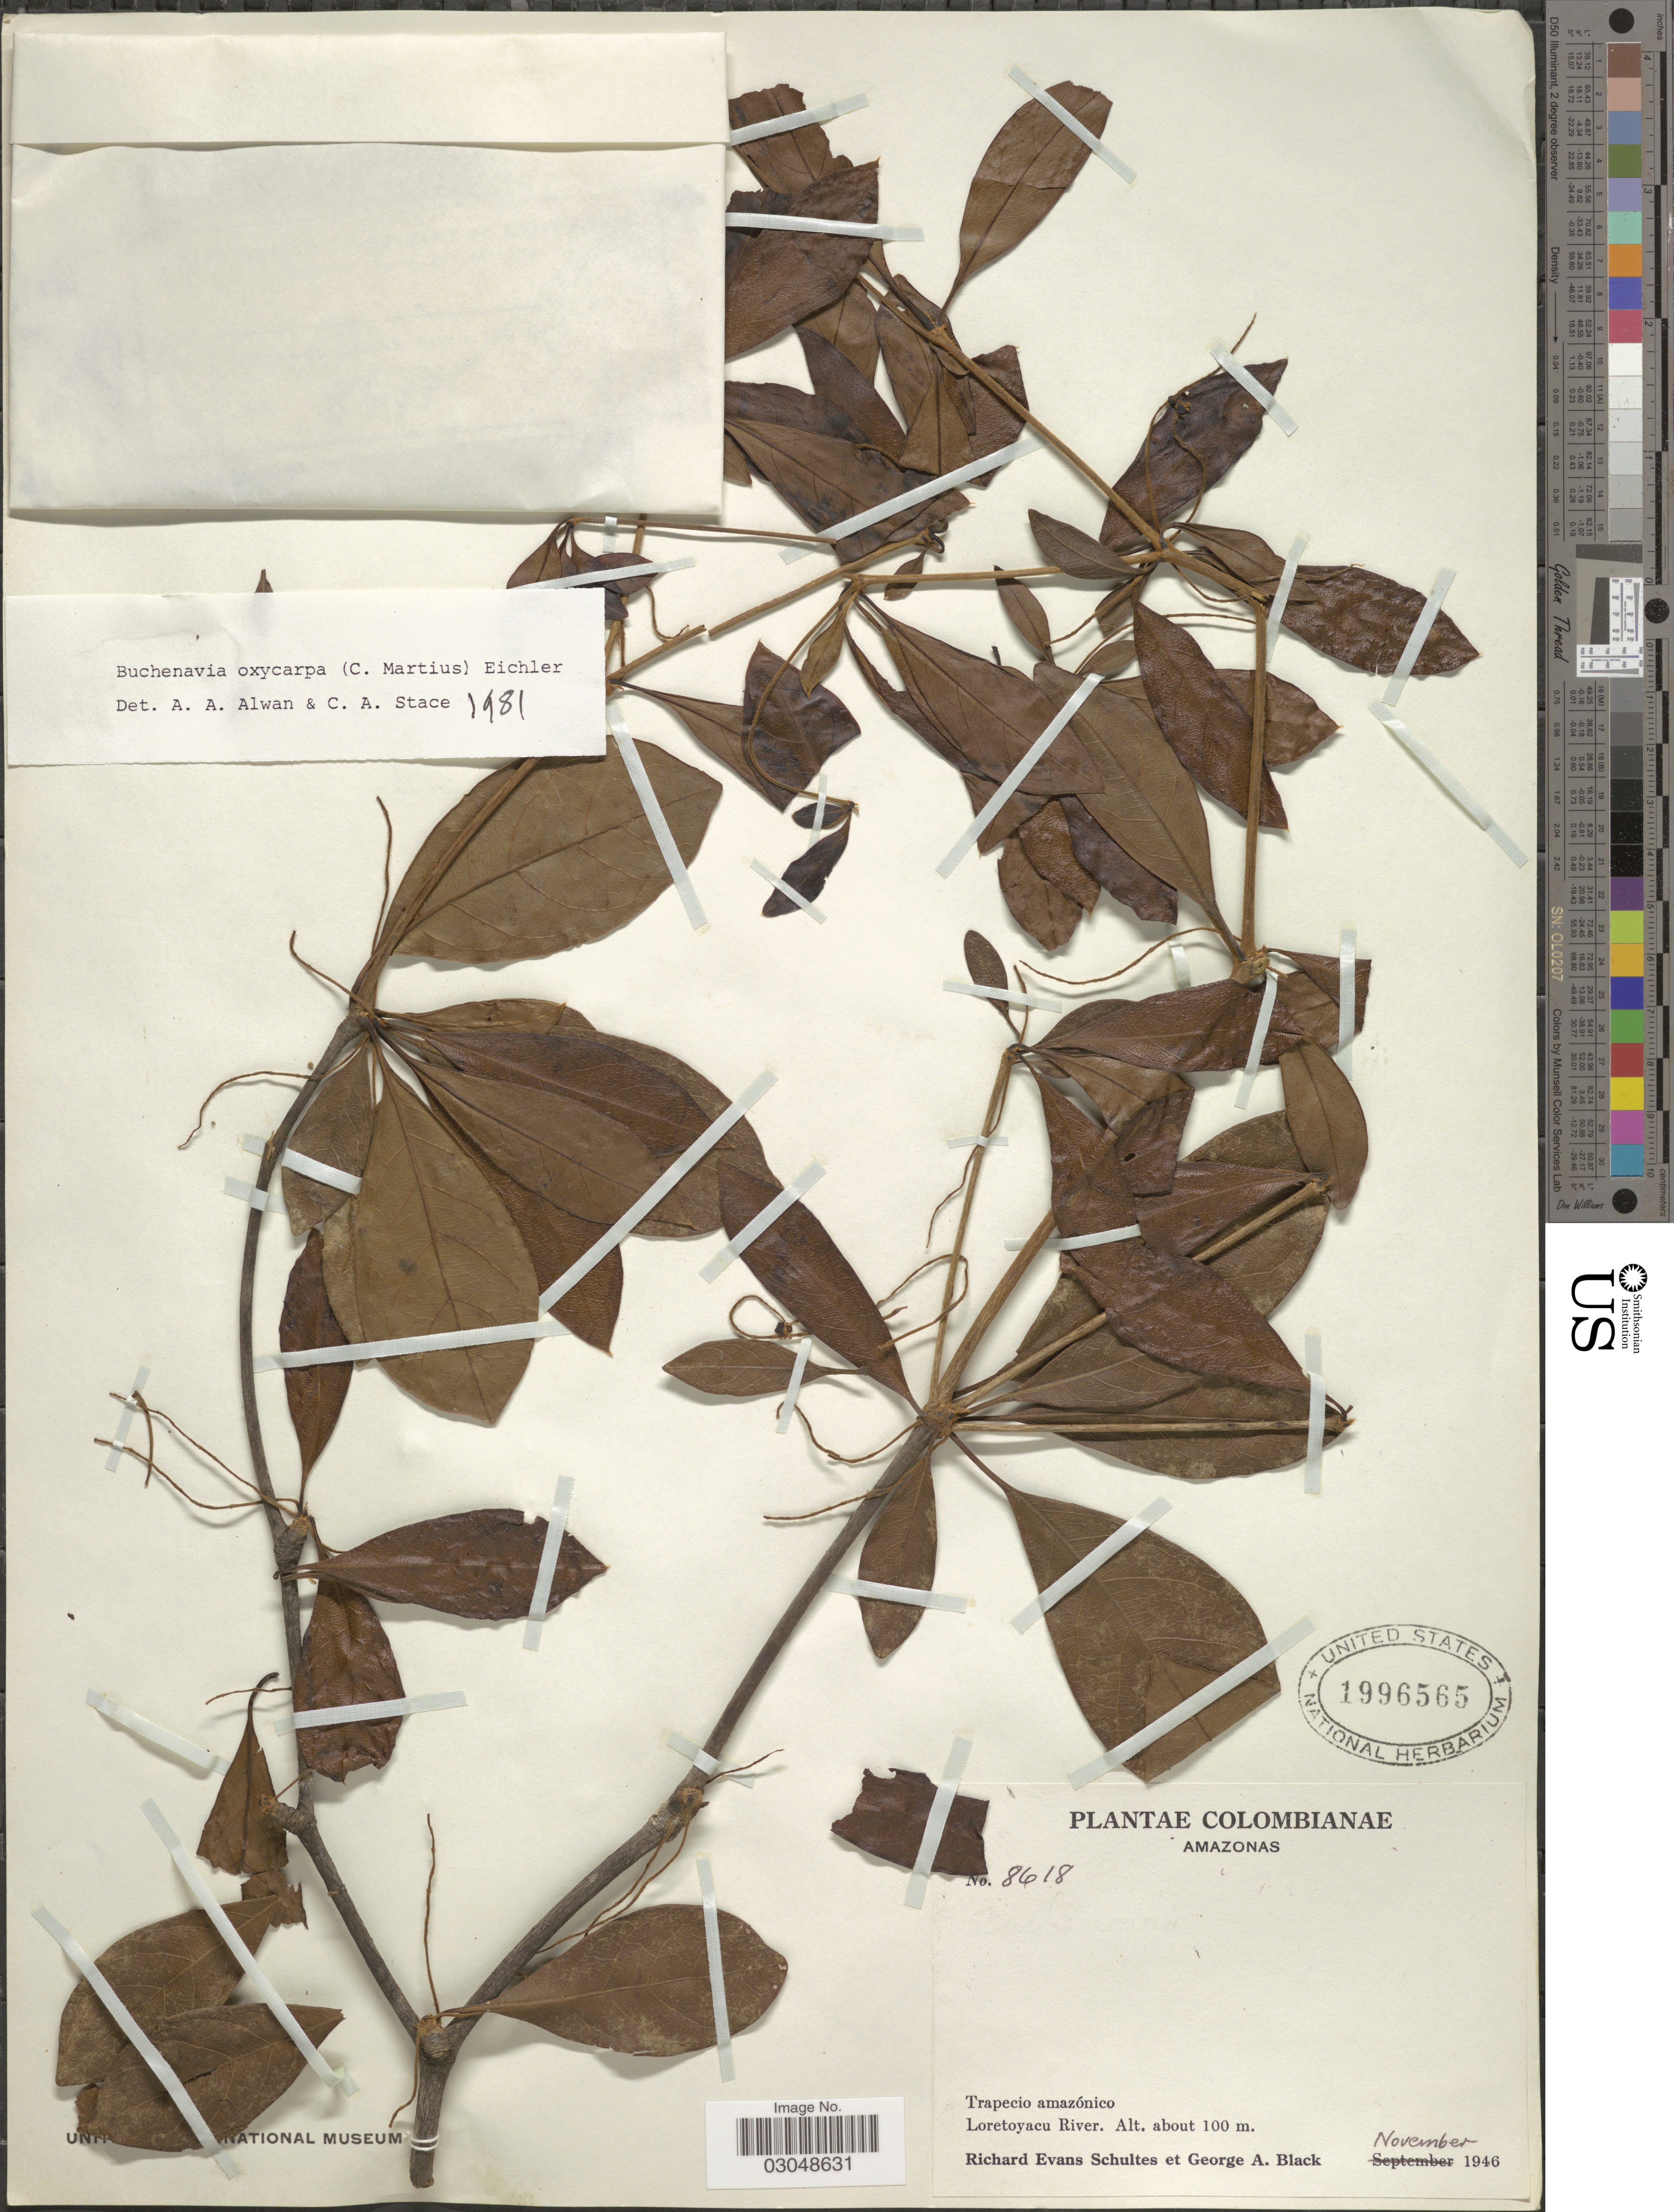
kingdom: Plantae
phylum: Tracheophyta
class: Magnoliopsida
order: Myrtales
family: Combretaceae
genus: Terminalia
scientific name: Terminalia oxycarpa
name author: Mart.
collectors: R. E. Schultes & G. A. Black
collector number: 8618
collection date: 1946-11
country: Colombia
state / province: Amazônas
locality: Trapecio amazónico, Loretoyacu River.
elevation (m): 100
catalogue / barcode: US 1996565